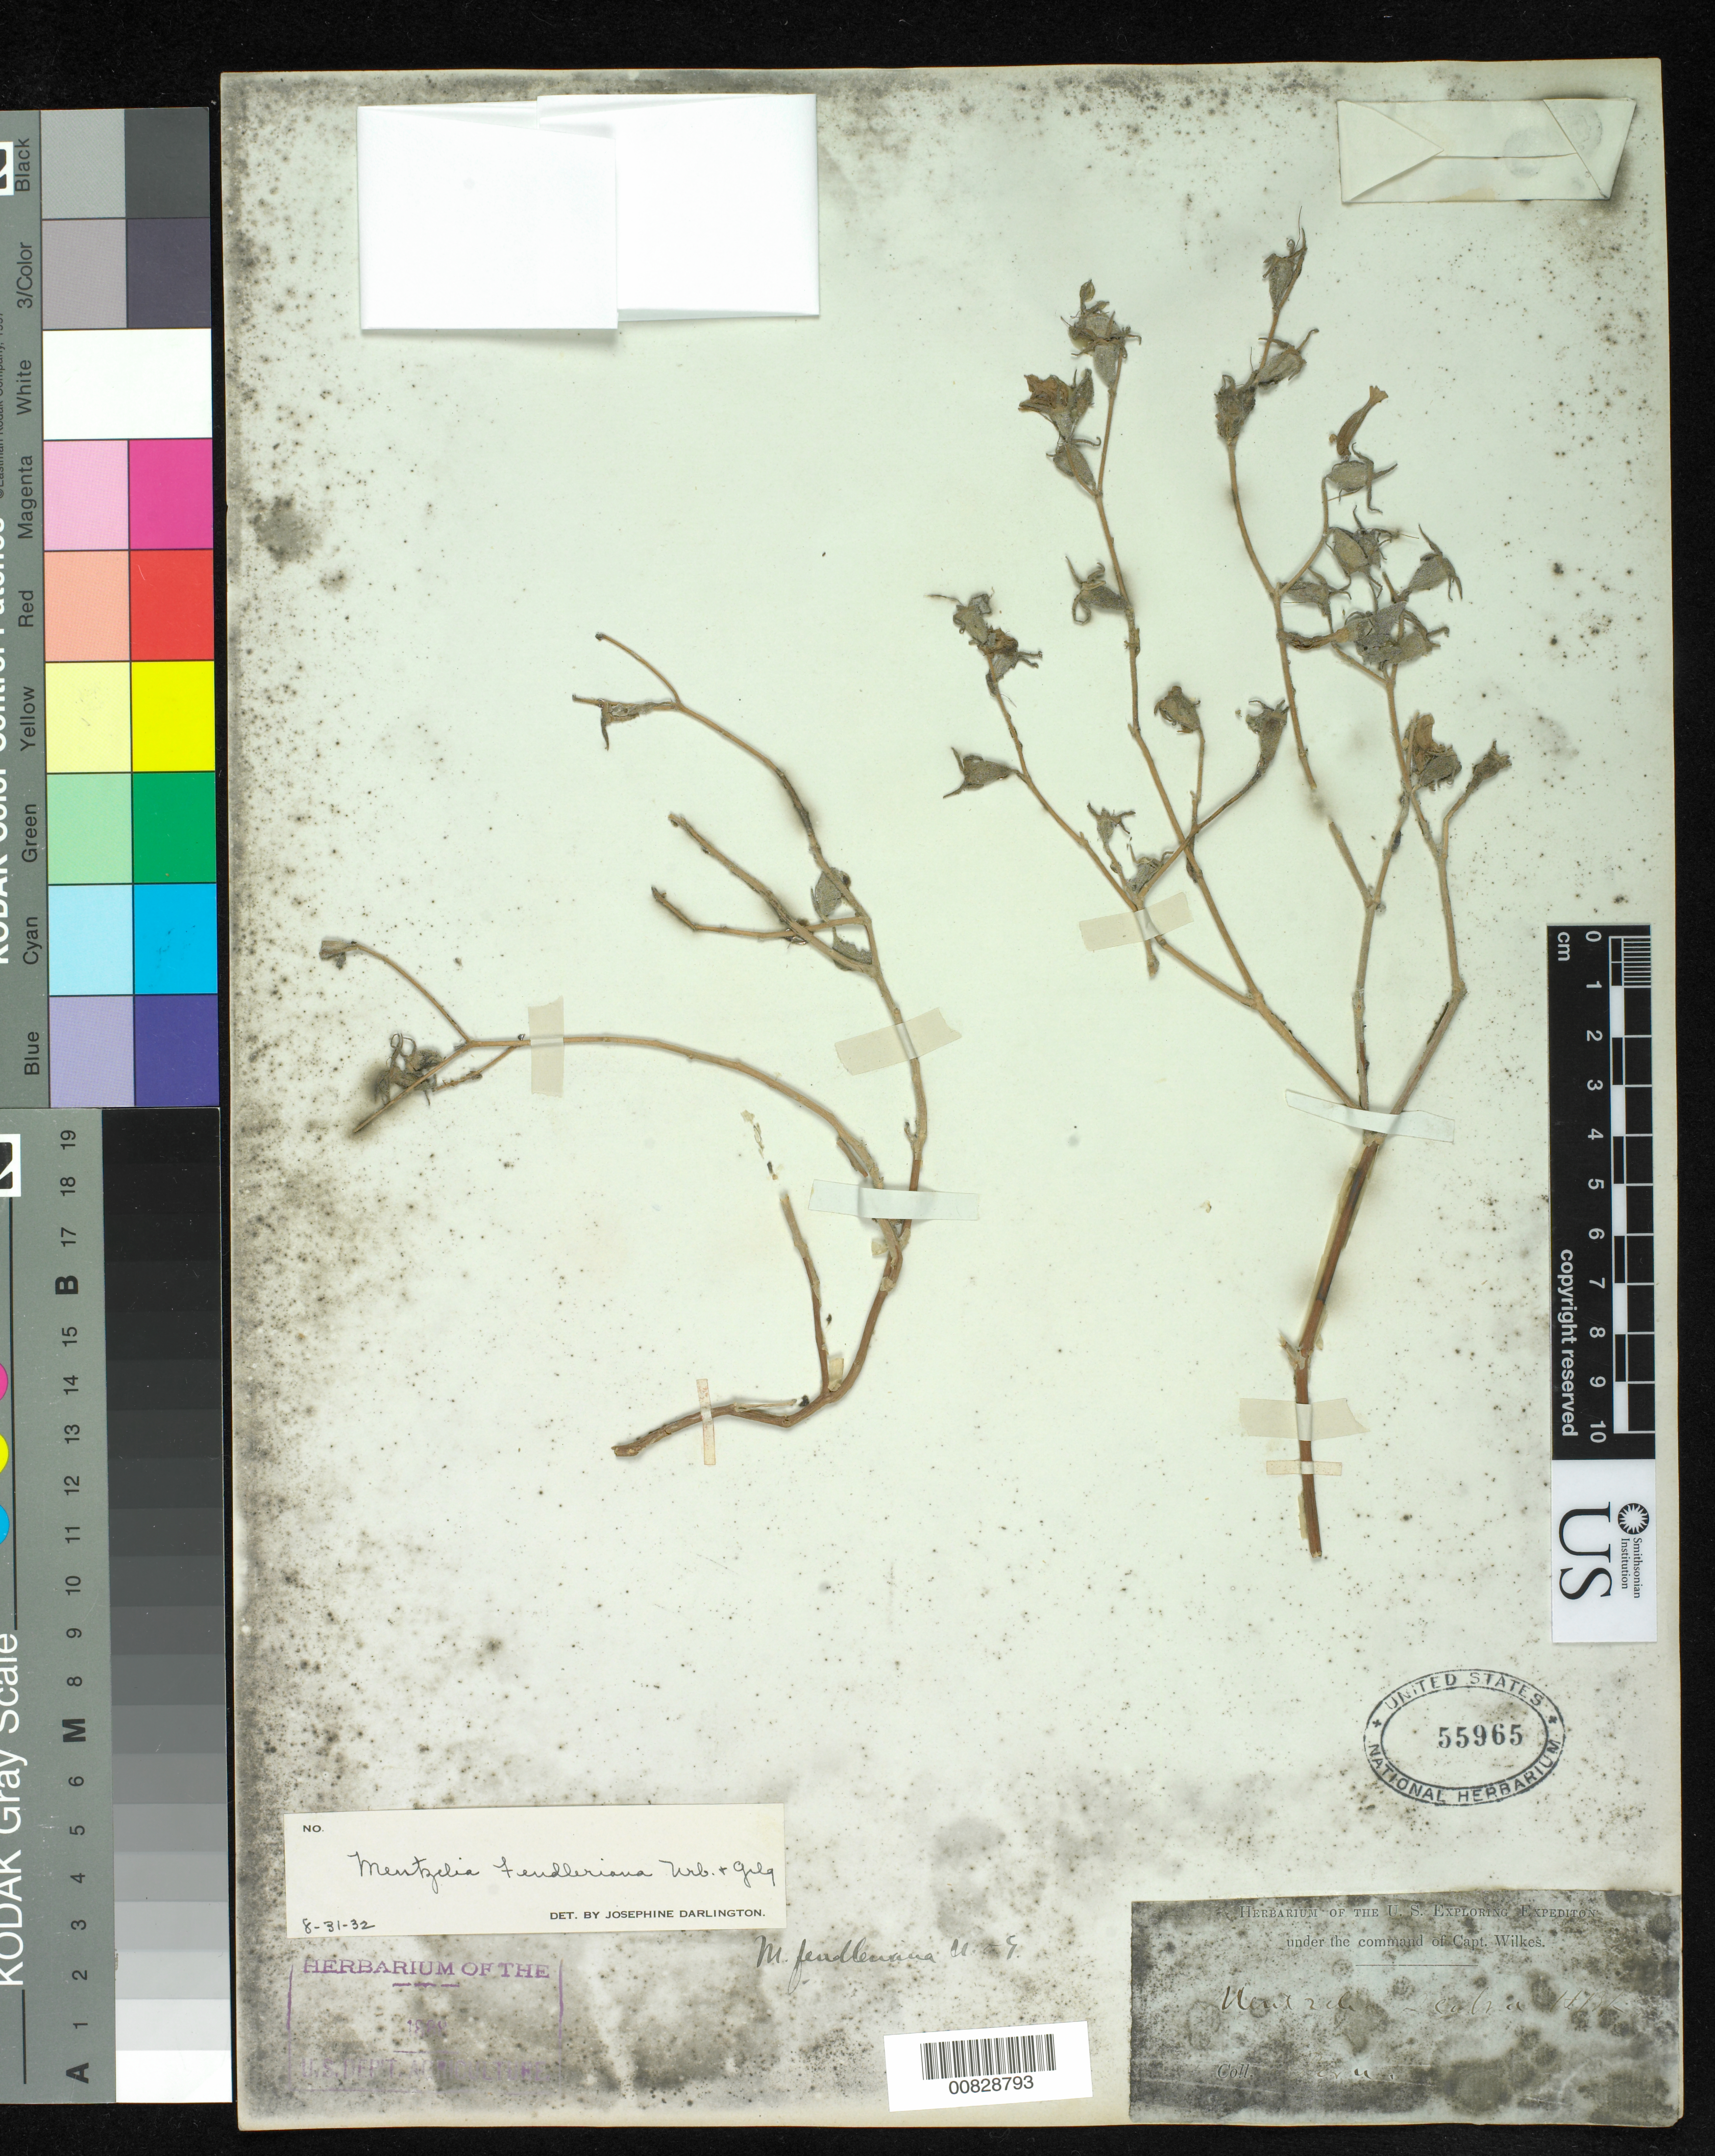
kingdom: Plantae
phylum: Tracheophyta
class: Magnoliopsida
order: Cornales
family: Loasaceae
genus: Mentzelia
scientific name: Mentzelia fendleriana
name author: Urb. & Gilg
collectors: Wilkes Explor. Exped.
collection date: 1838/1842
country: Peru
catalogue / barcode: US 55965